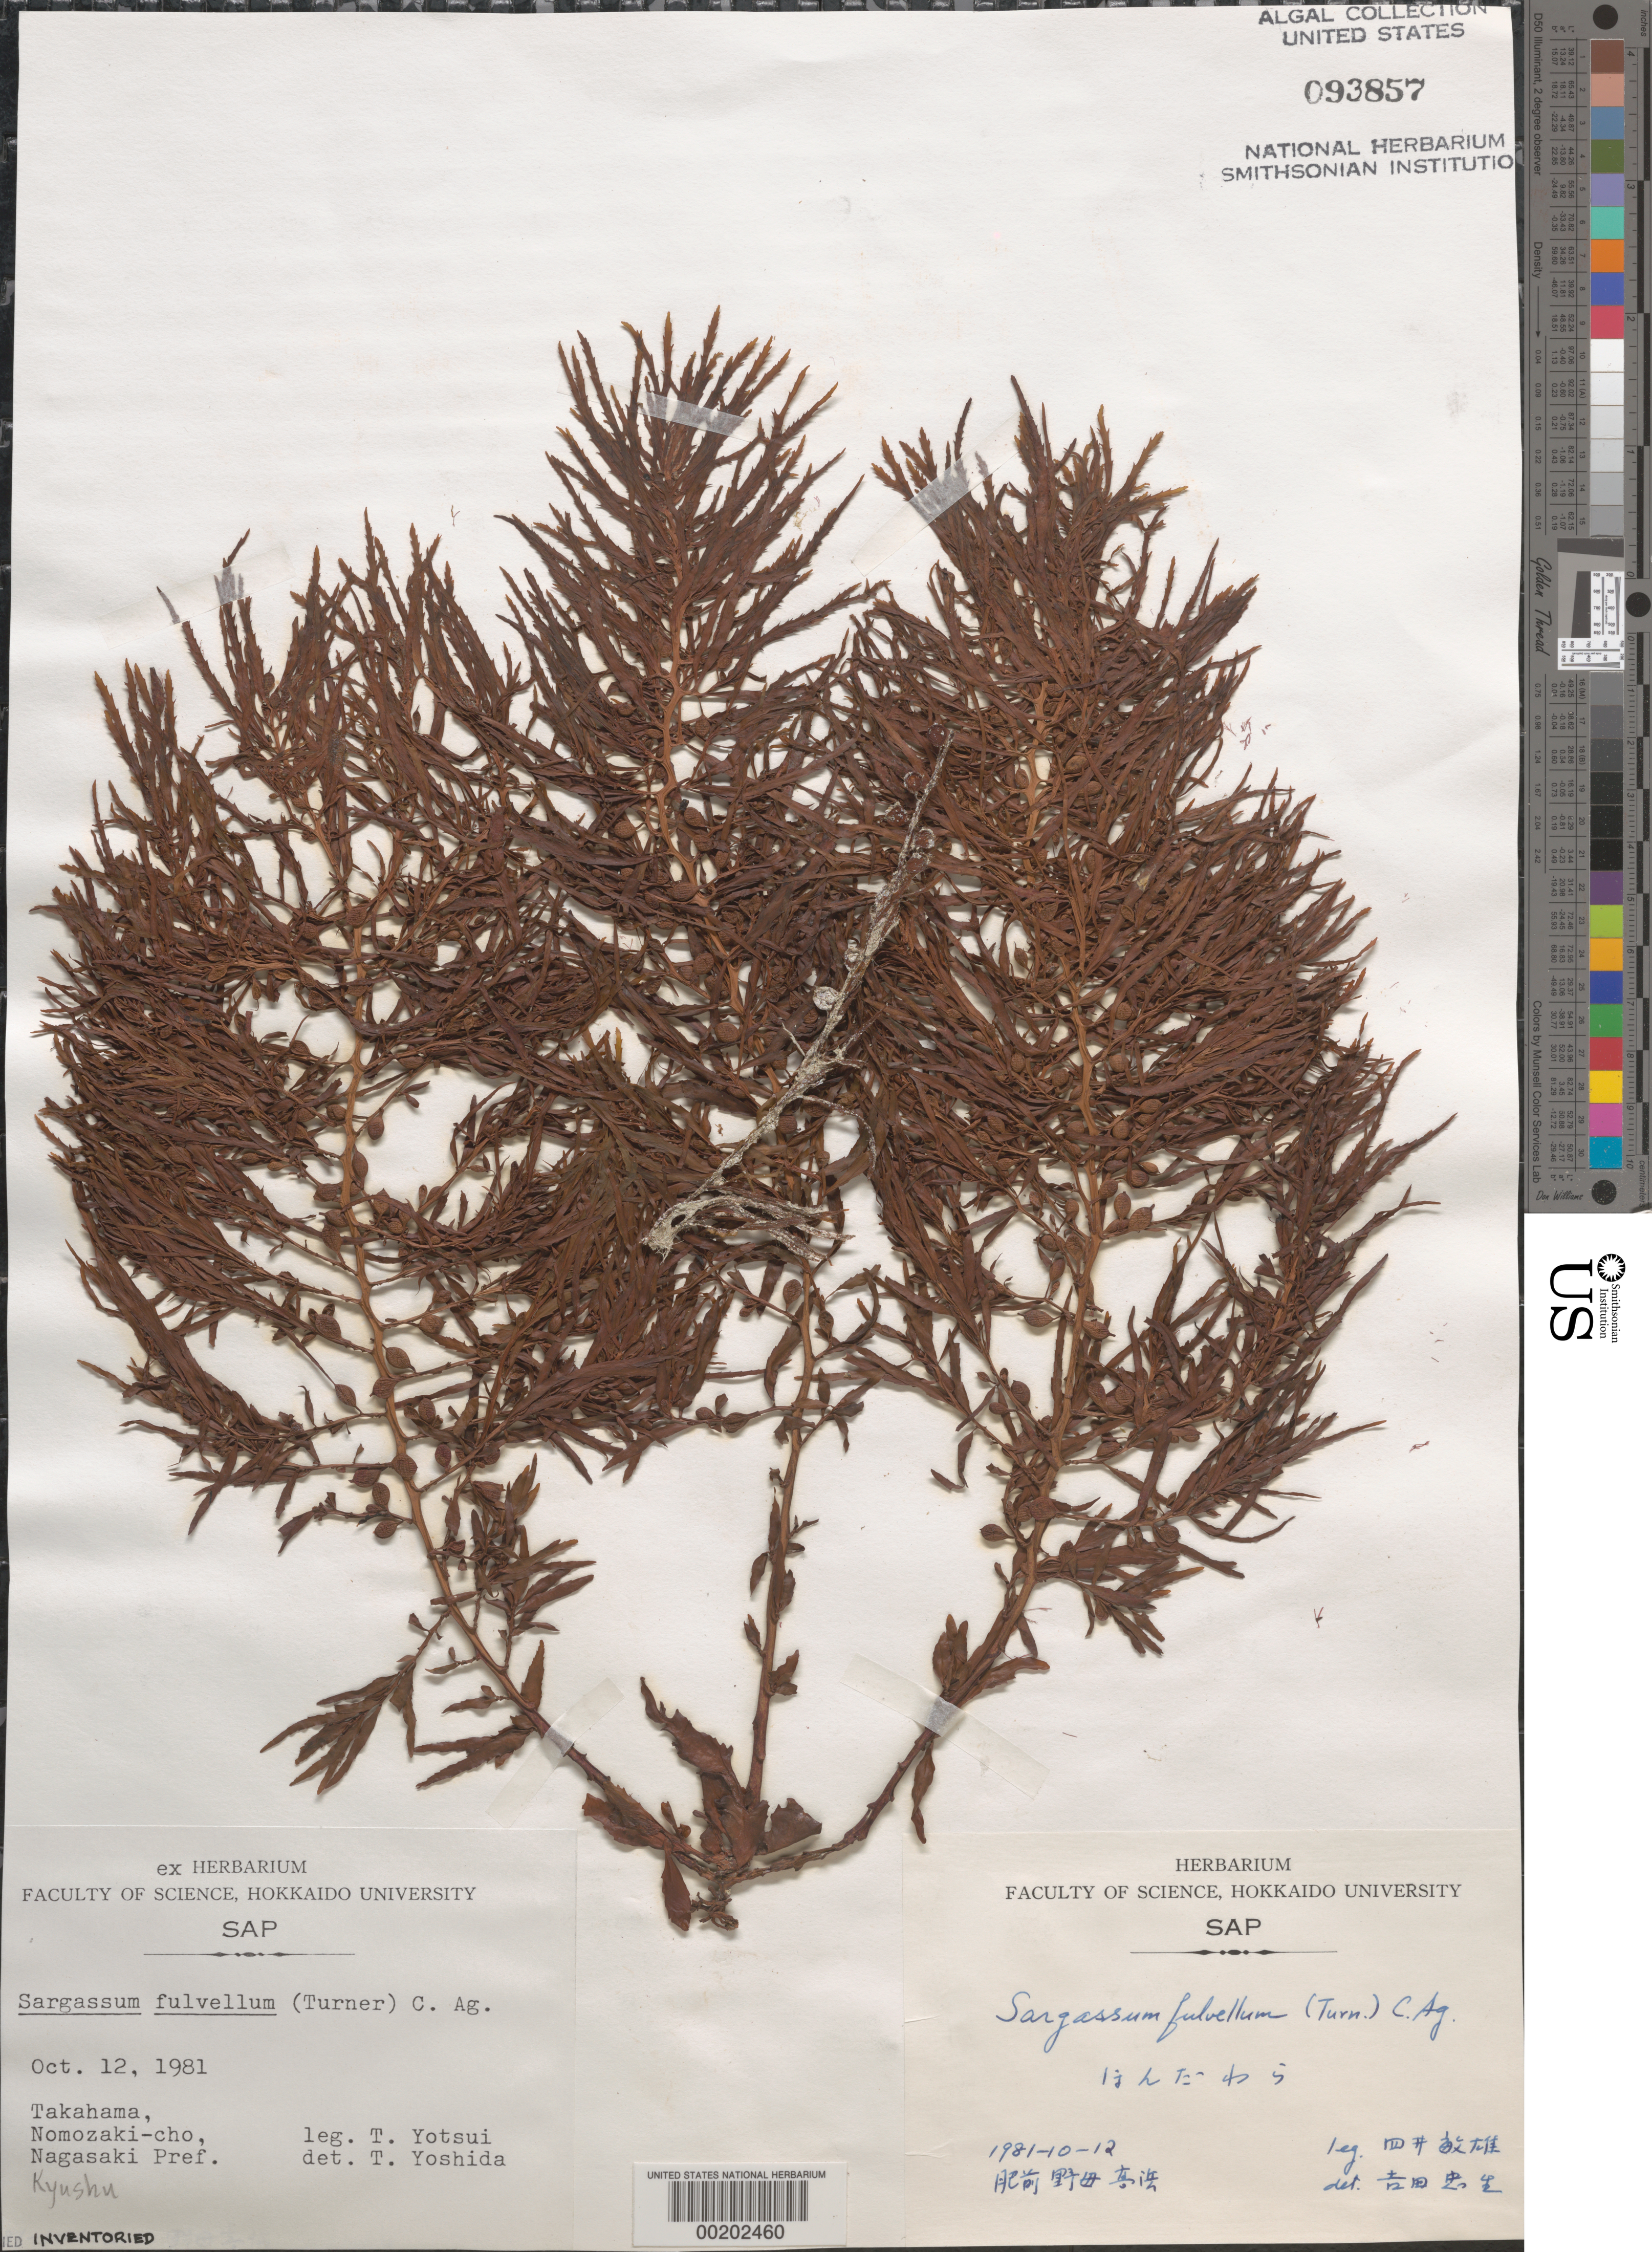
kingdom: Chromista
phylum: Ochrophyta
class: Phaeophyceae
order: Fucales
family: Sargassaceae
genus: Sargassum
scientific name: Sargassum fulvellum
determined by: Yoshida, T.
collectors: T. Yotsui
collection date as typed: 12 Oct 1981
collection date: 1981-10-12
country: Japan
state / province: Nagasaki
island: Kyushu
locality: Takahama, Nomozaki-cho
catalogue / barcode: US 93857